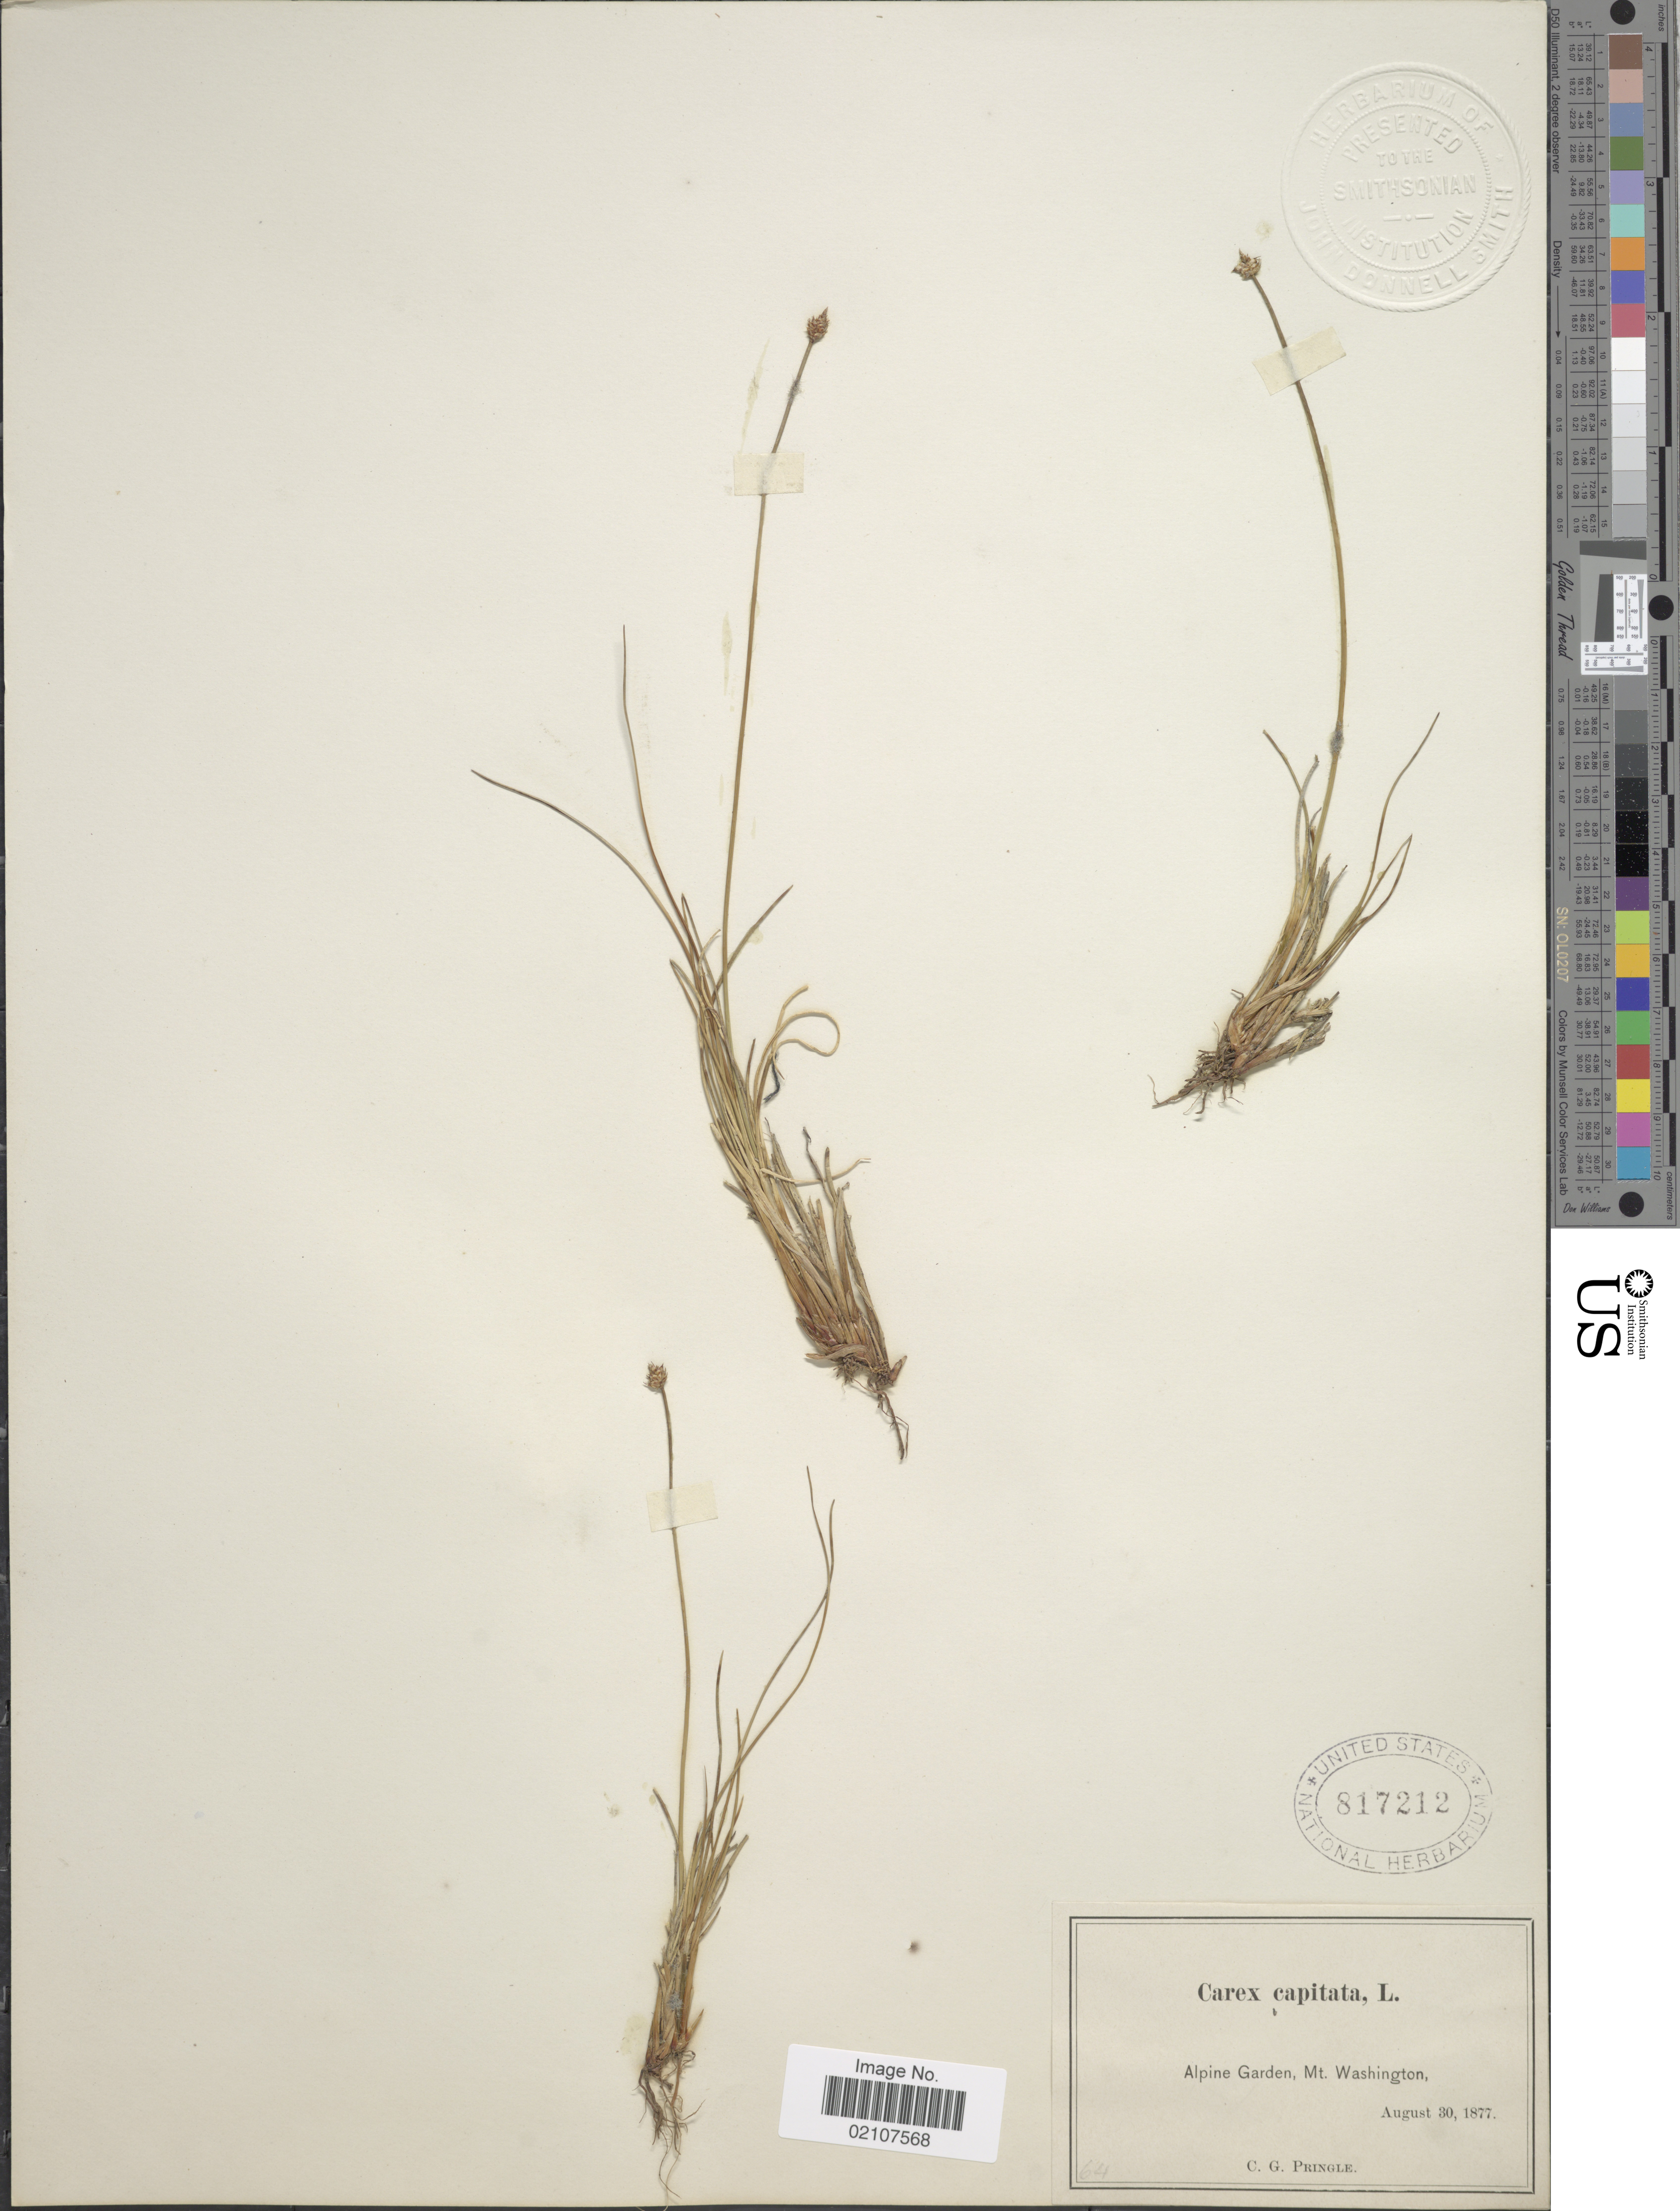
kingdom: Plantae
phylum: Tracheophyta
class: Liliopsida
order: Poales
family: Cyperaceae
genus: Carex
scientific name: Carex capitata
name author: L.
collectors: C. G. Pringle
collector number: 64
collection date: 1877-08-30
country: United States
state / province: Washington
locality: Alpine Garden, Mt Washington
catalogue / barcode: US 817212